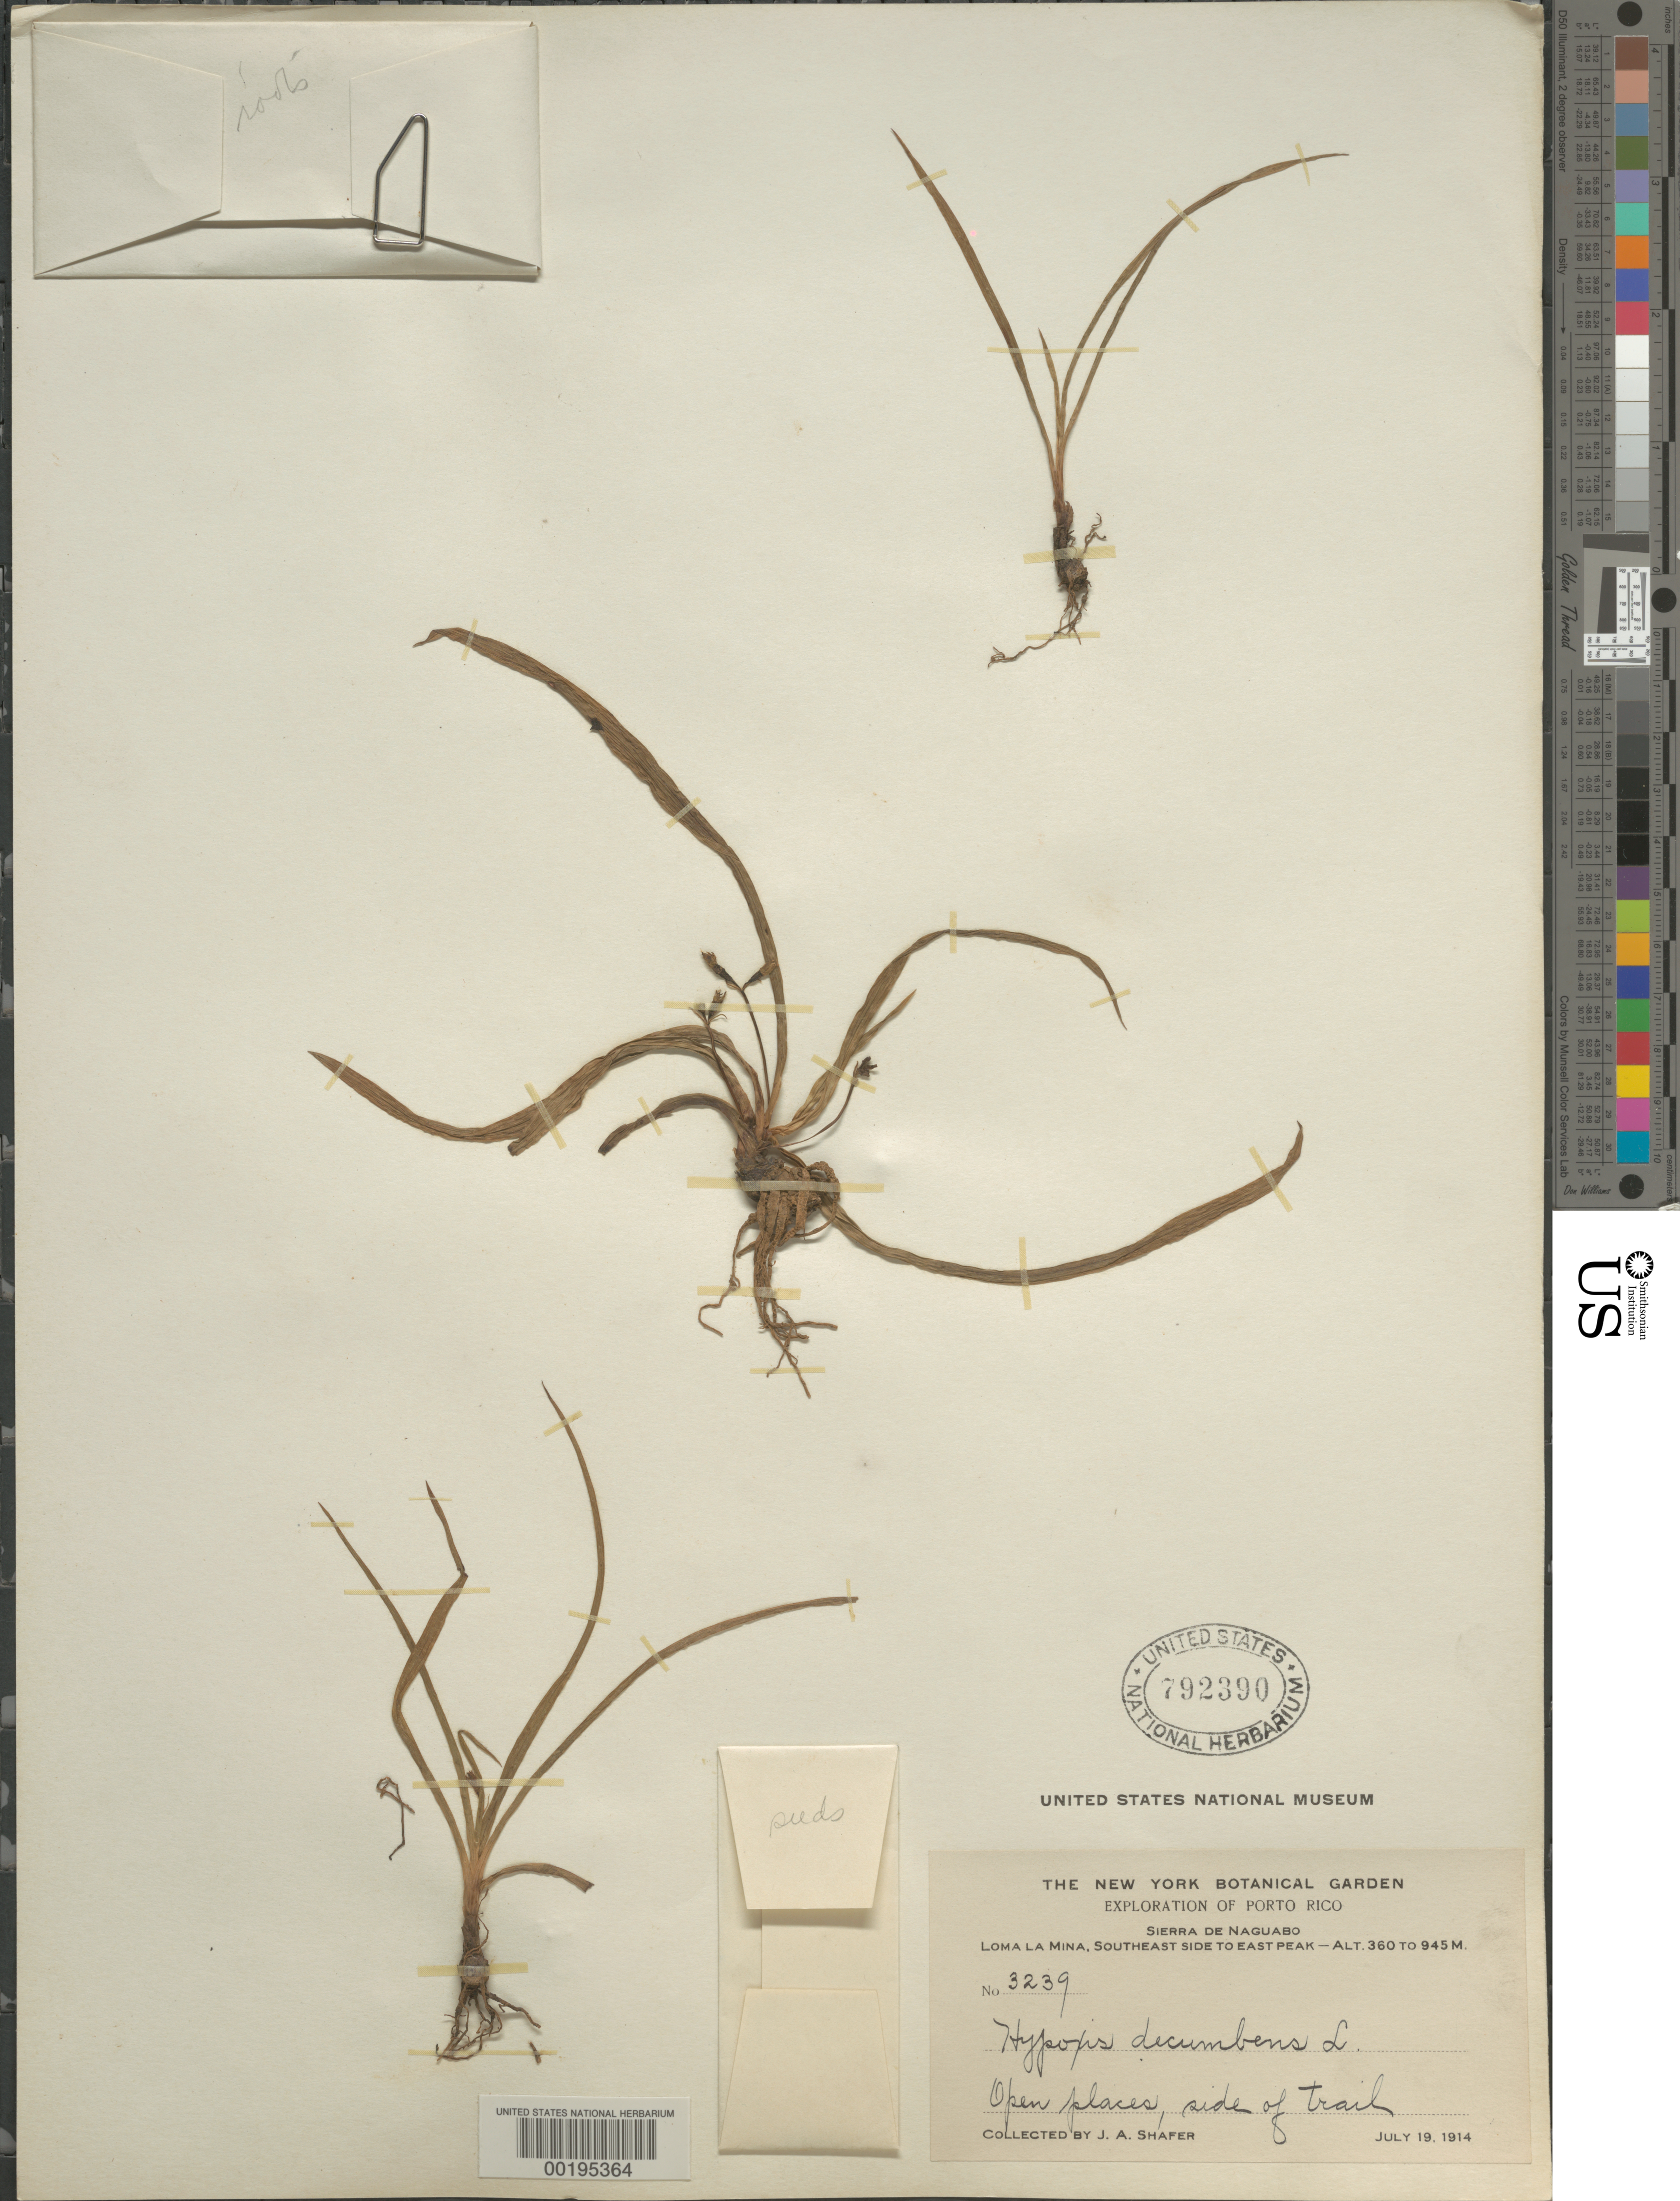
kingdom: Plantae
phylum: Tracheophyta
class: Liliopsida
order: Asparagales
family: Hypoxidaceae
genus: Hypoxis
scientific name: Hypoxis decumbens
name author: L.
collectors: J. A. Shafer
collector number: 3239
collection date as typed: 19 Jul 1914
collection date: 1914-07-19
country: Puerto Rico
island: Greater Antilles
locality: Sierra de naguabo; loma la mina, se side to e peak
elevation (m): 360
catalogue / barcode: US 792390